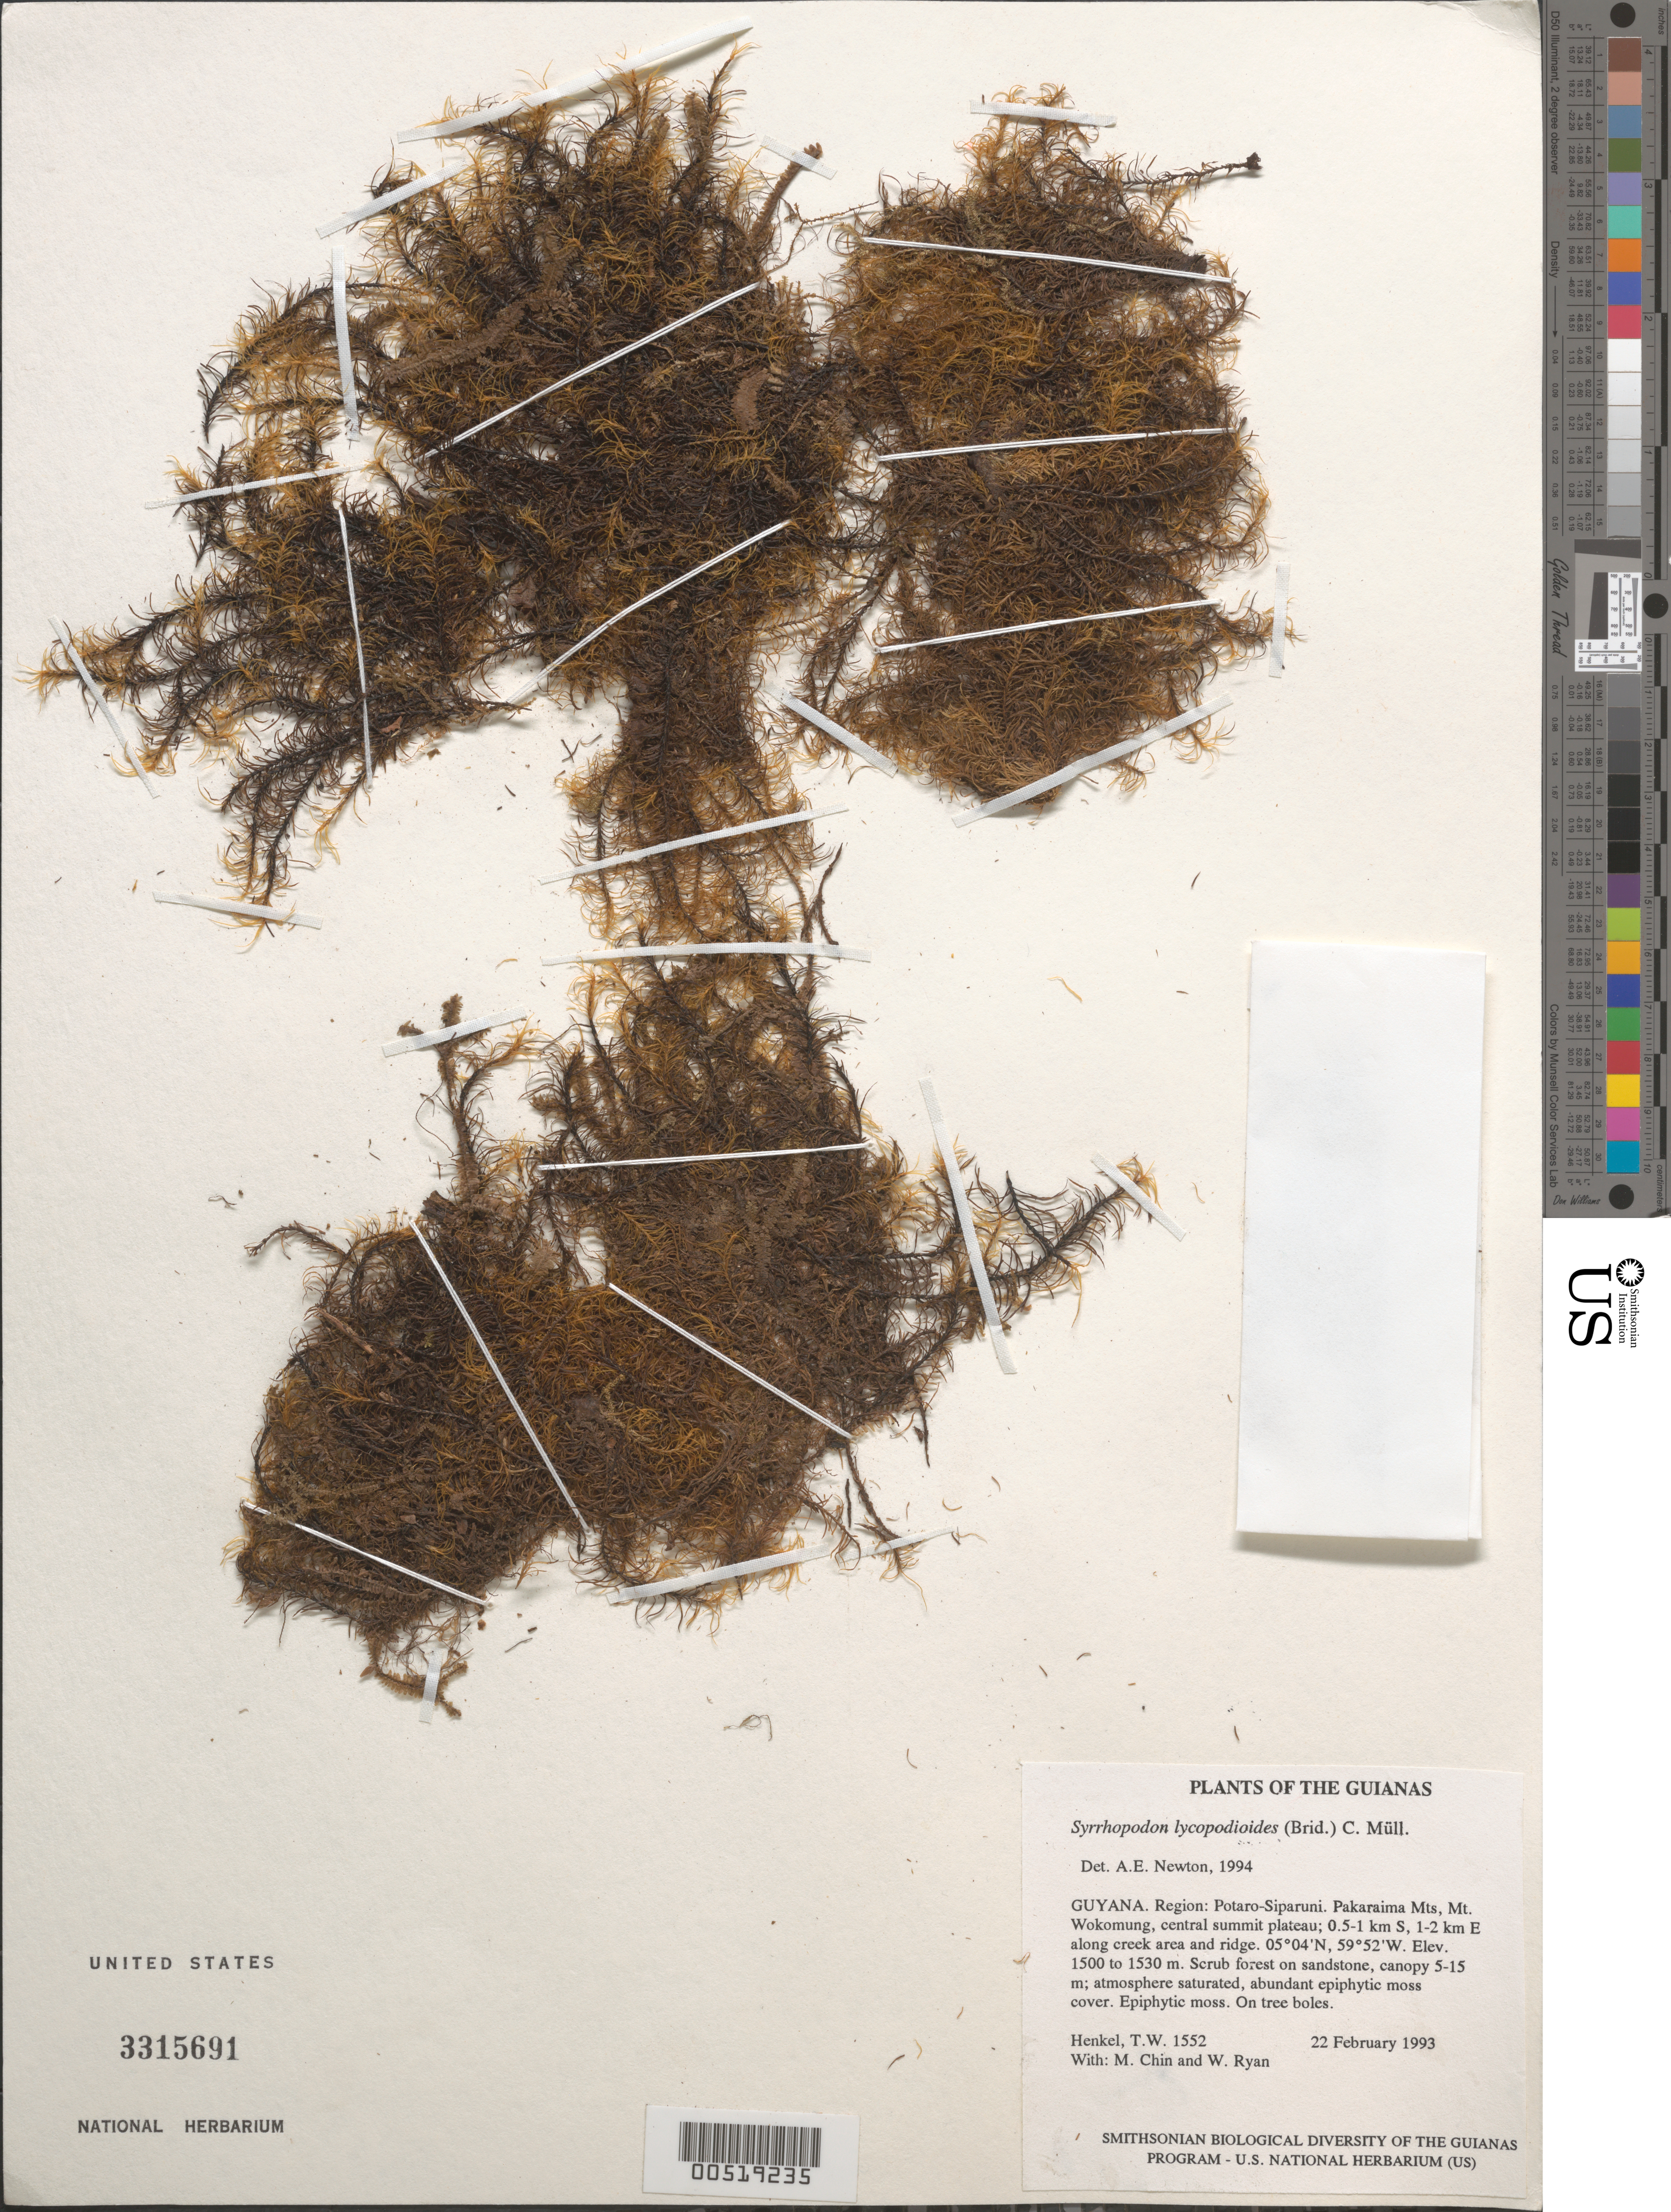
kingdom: Plantae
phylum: Bryophyta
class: Bryopsida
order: Dicranales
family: Calymperaceae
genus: Syrrhopodon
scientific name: Syrrhopodon lycopodioides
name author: (Brid.) Müll. Hal.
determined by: Reese, W. D.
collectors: T. Henkel, M. Chin & W. Ryan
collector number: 1552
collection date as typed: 22 February 1993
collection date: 1993-02-22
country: Guyana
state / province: Potaro-Siparuni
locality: Pakaraima Mts, Mt. Wokomung, central summit plateau; 0.5-1 km S, 1-2 km E along creek area and ridge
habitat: Scrub forest on sandstone, canopy 5-15 m; atmosphere saturated. On tree boles.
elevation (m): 1500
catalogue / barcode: US 3315691